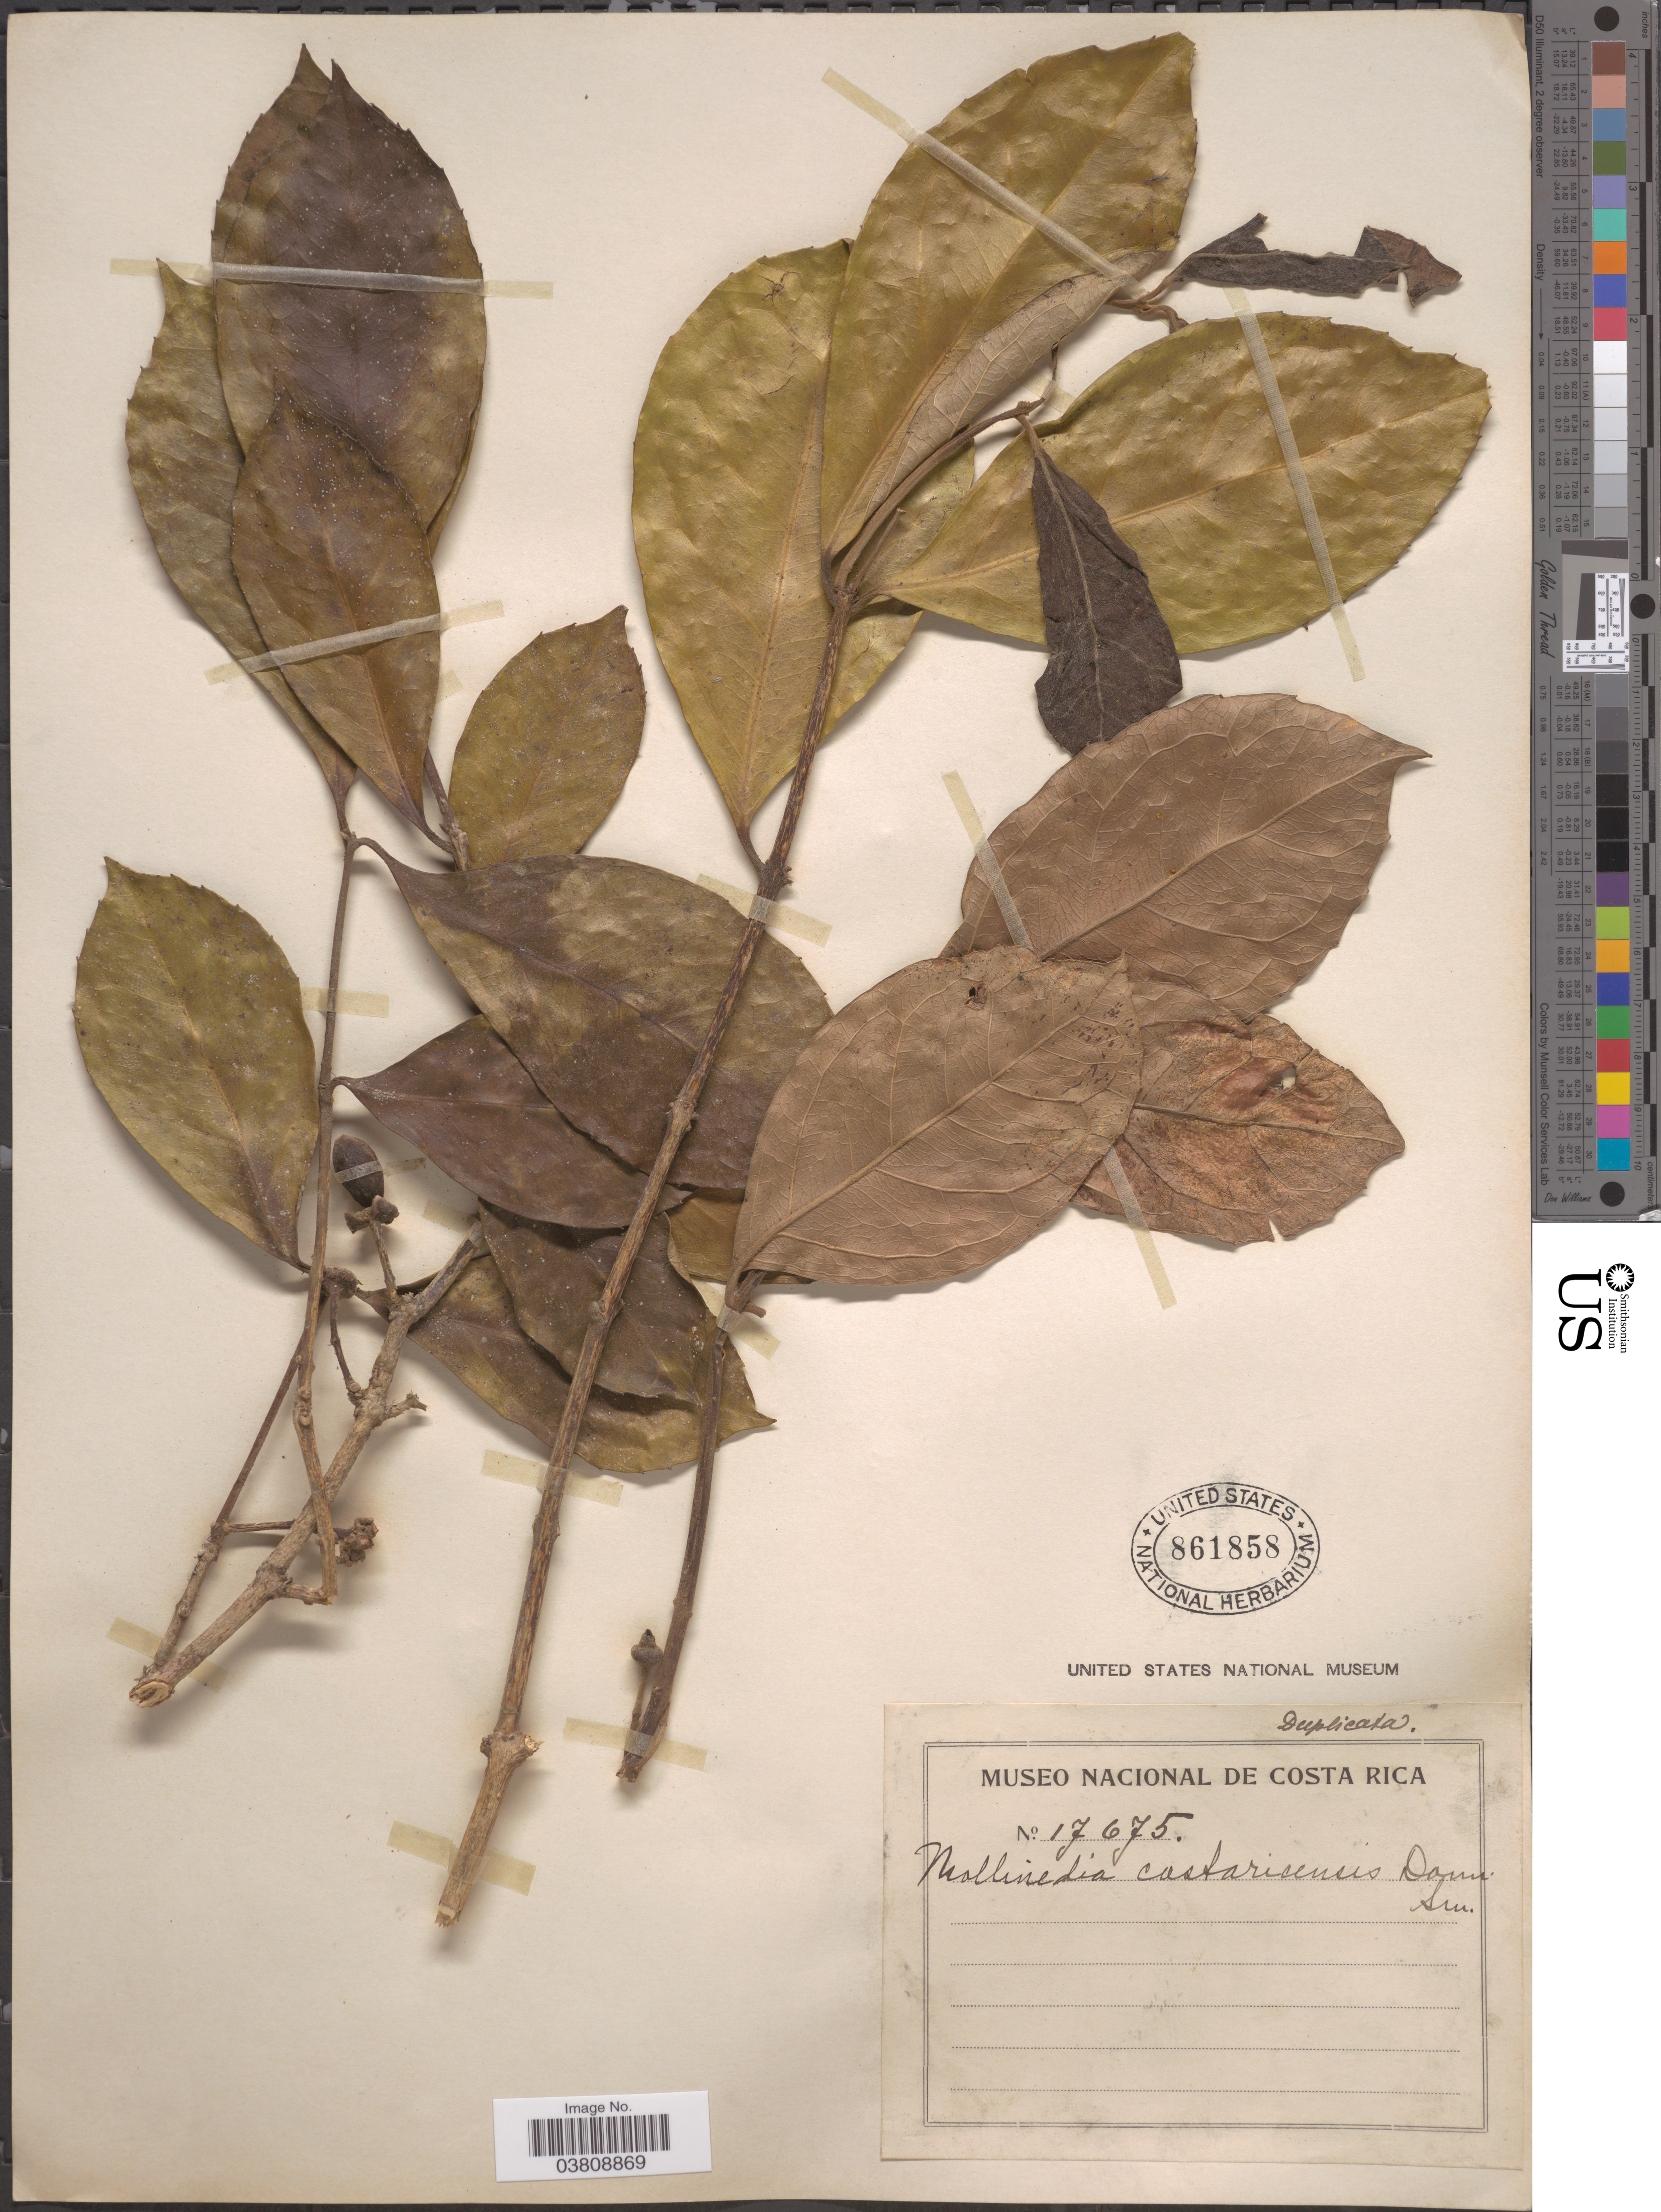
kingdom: Plantae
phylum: Tracheophyta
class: Magnoliopsida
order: Laurales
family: Monimiaceae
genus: Mollinedia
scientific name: Mollinedia costaricensis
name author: Donn. Sm.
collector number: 17675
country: Costa Rica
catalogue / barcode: US 861858